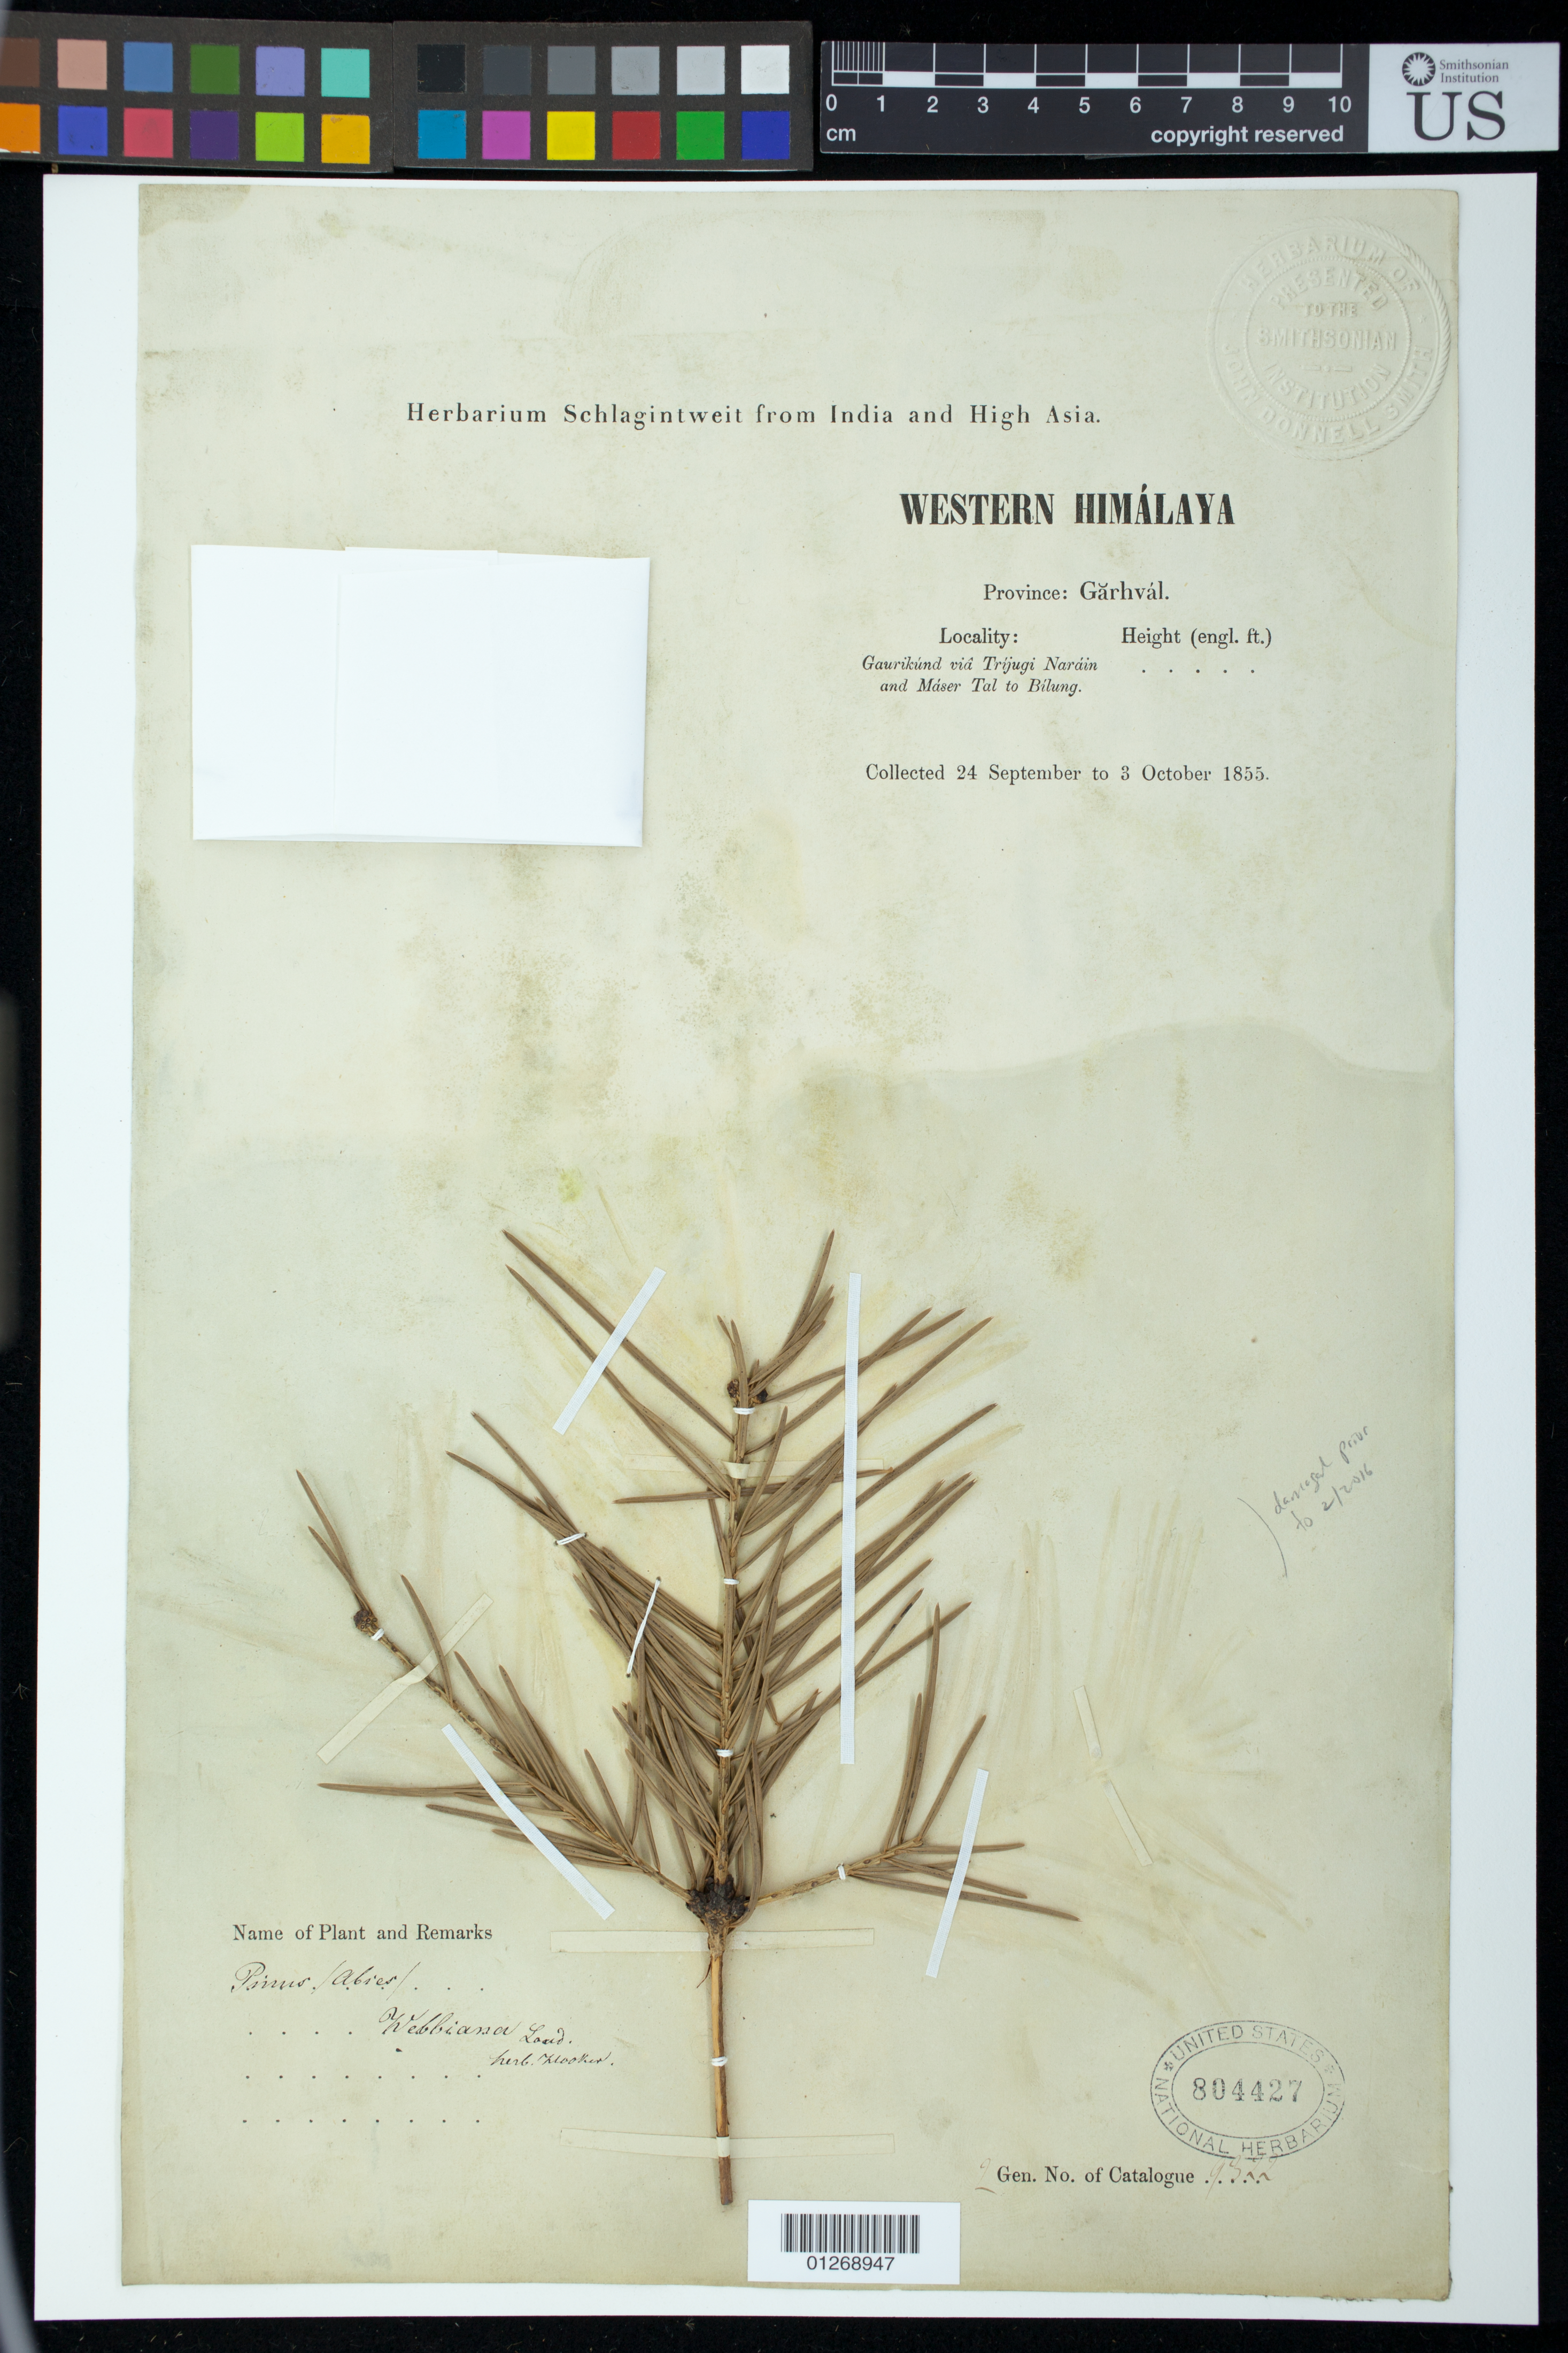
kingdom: Plantae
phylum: Tracheophyta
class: Pinopsida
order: Pinales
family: Pinaceae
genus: Abies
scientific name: Abies gamblei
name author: Hickel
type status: Possible Type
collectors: Herbarium Schlagintweit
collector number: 9322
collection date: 1855-09-24/1855-10-03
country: India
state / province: Uttar Pradesh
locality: Western Himalaya. Province Garhvál [Garhwal]. Gaurikund via Trijugi Narain and Maser Tal to Bilung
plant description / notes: Protologue cites a Schlagintweit collection without number or date, but with same locality (Garhval, Gaurikund). A specimen at P annotated as "type" by I. Rácz (2010) is Herb. Schlagintweit 9317 but that specimen was not annotated by Hickel, and unclear why it should be considered the type.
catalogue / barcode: US 804427